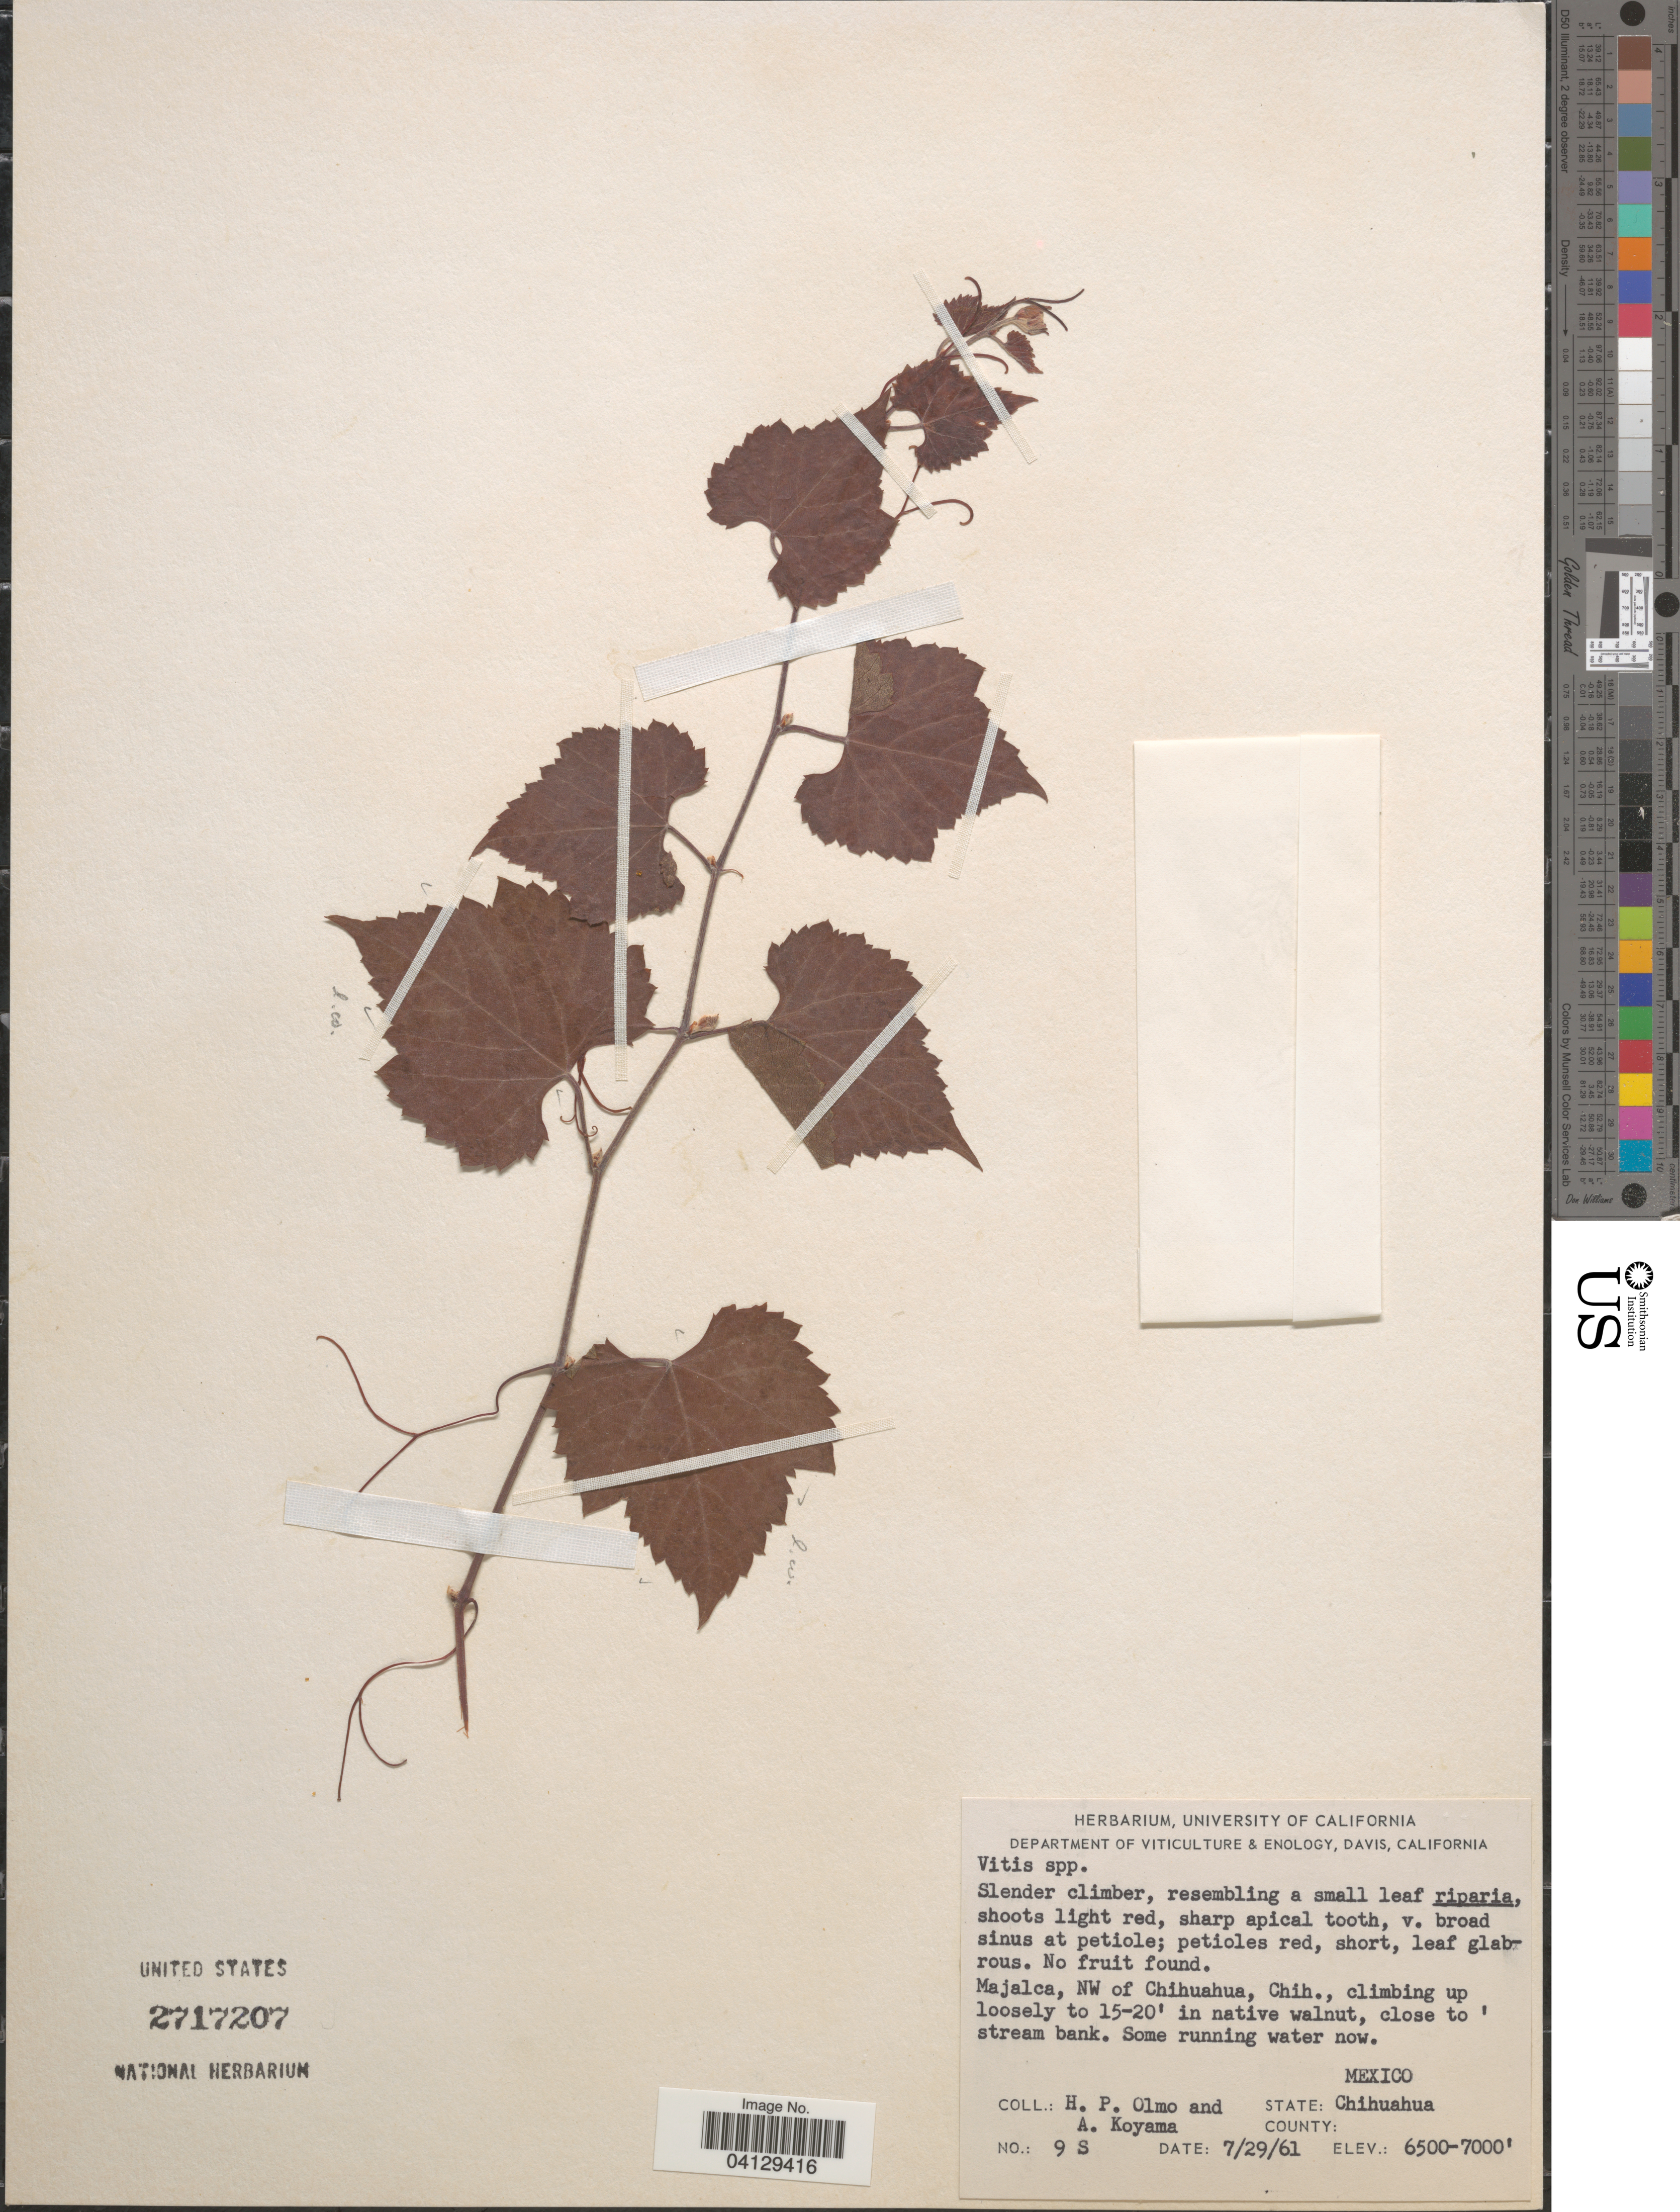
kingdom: Plantae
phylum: Tracheophyta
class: Magnoliopsida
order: Vitales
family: Vitaceae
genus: Vitis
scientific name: Vitis sp.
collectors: H. Olmo & A. Koyama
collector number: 9S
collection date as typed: Transcribed d/m/y: 29/7/61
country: Mexico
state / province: Chihuahua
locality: Majalca, NW of Chihuahua.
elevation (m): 1981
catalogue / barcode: US 2717207